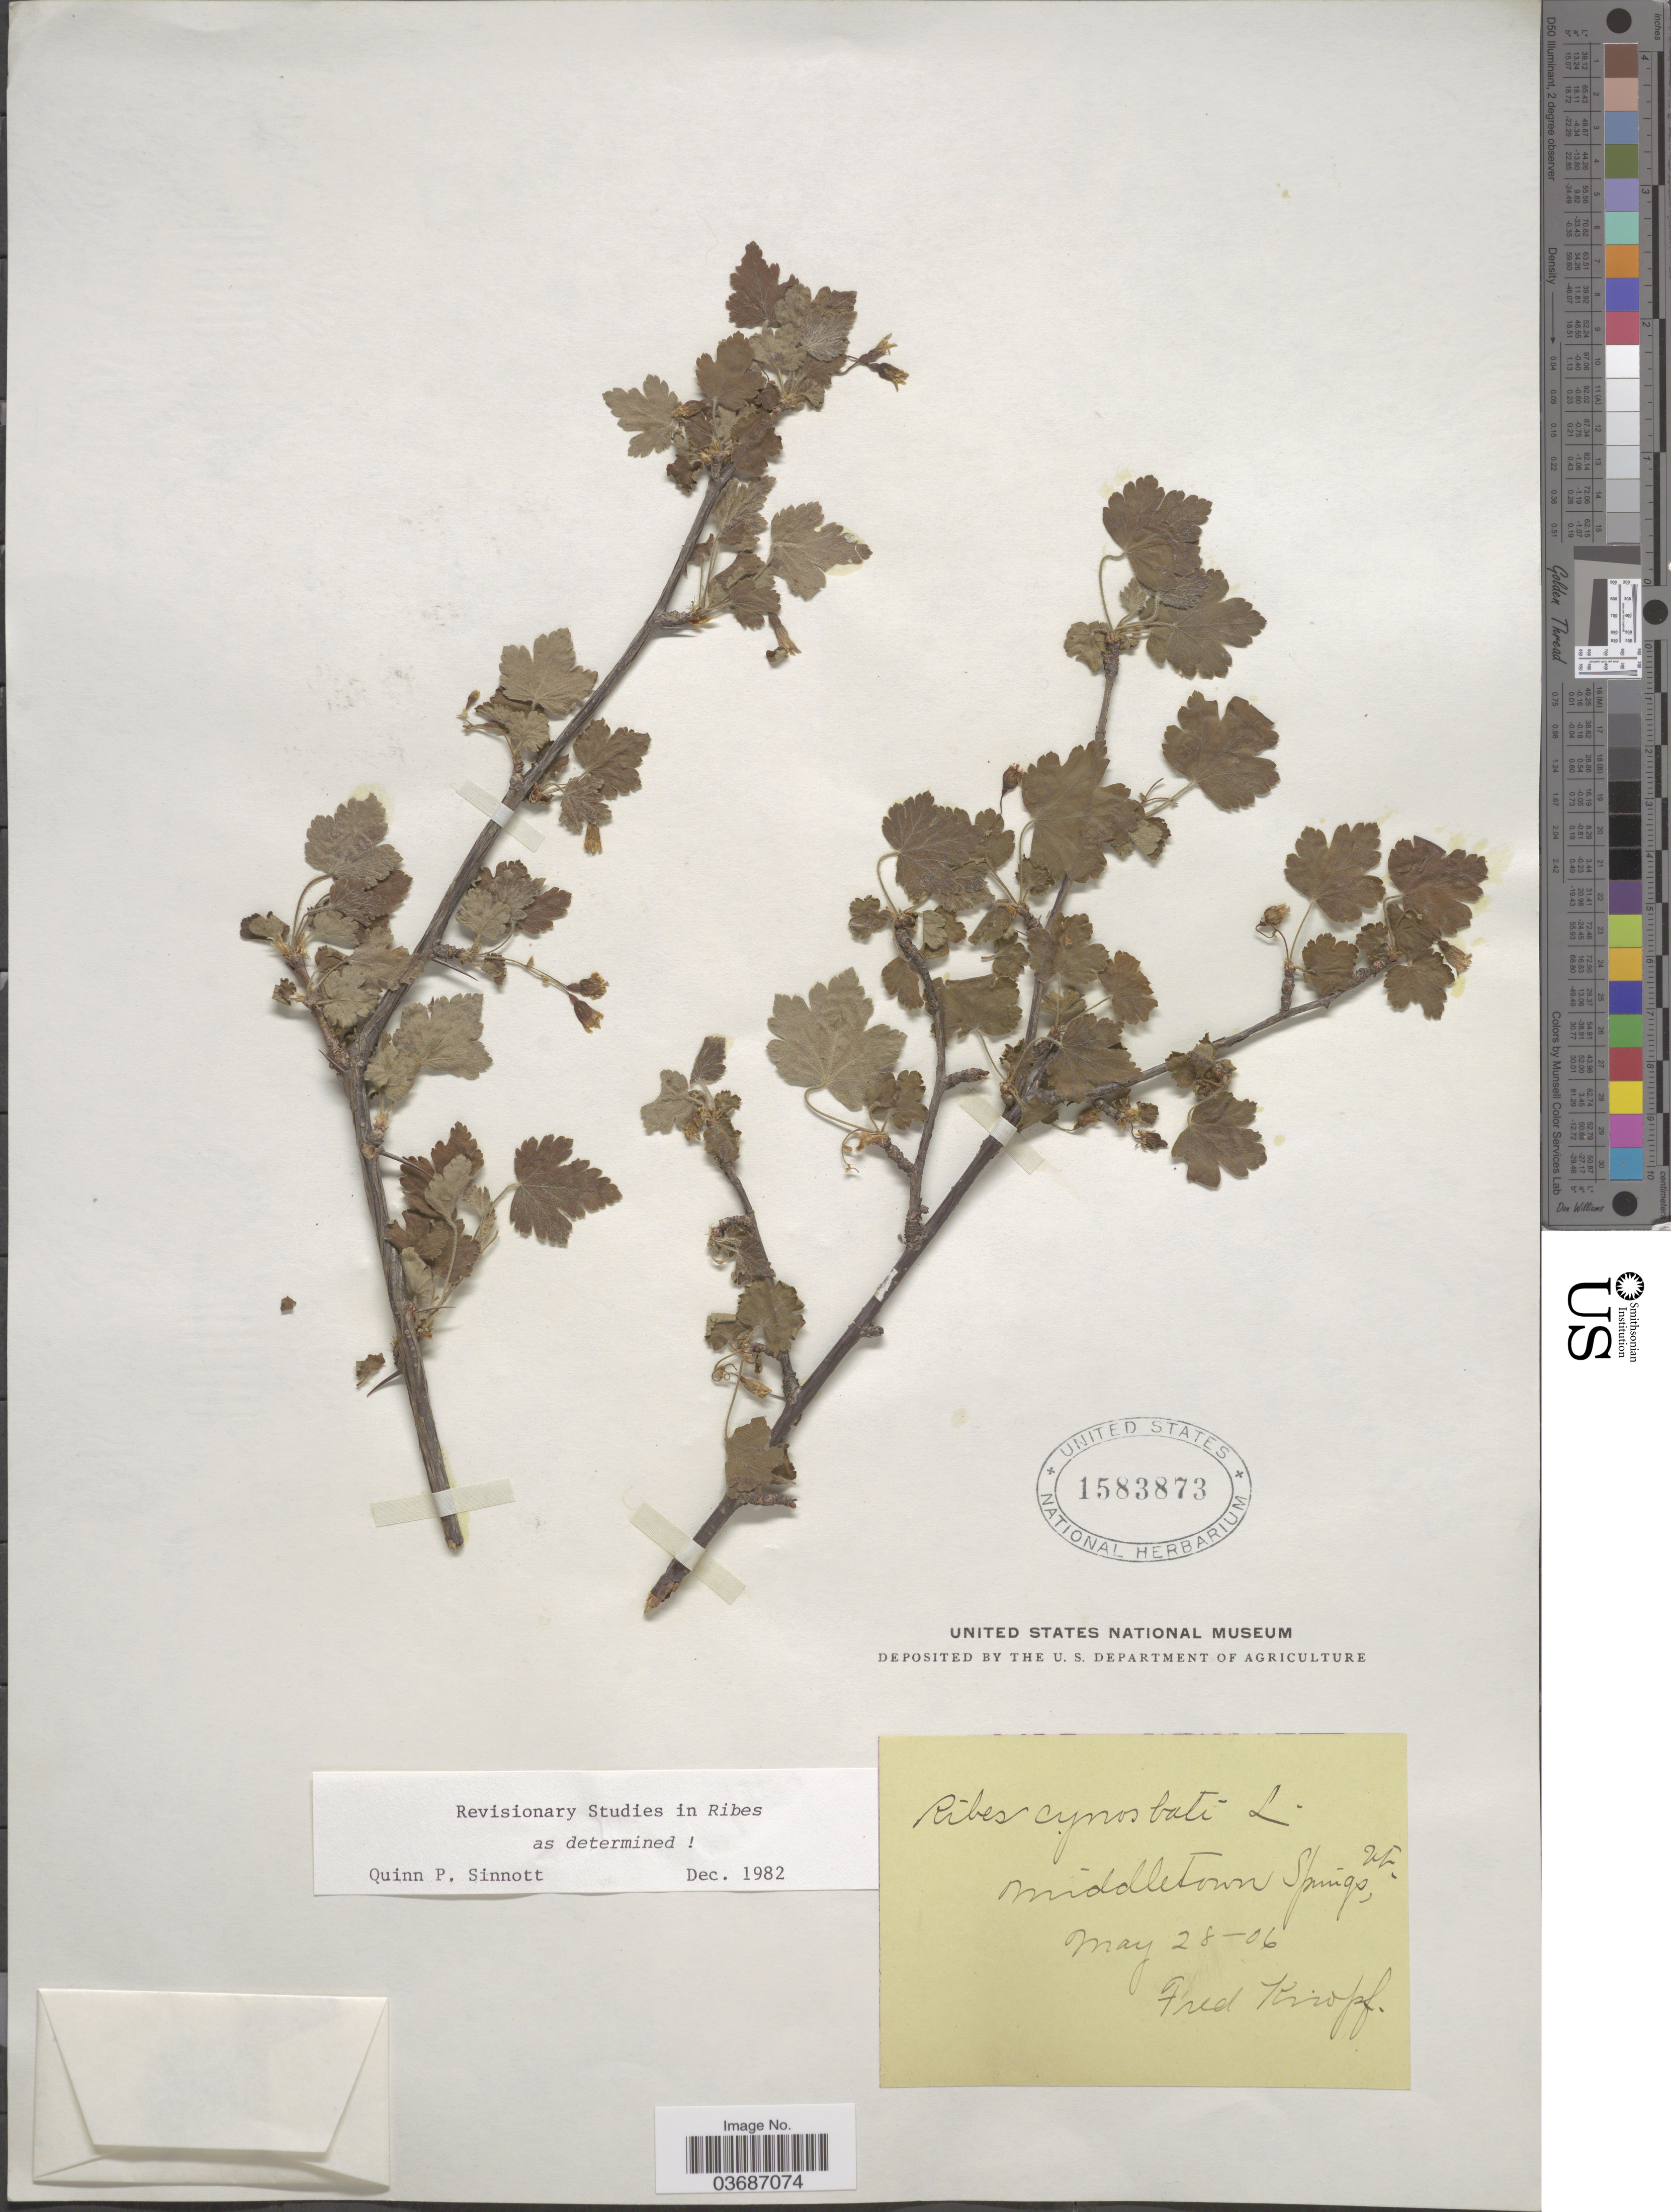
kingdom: Plantae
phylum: Tracheophyta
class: Magnoliopsida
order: Saxifragales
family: Grossulariaceae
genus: Ribes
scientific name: Ribes cynosbati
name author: L.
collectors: F. Knopf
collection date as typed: Transcribed d/m/y: 28/5/6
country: United States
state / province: Vermont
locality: Middletown Springs.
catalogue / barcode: US 1583873